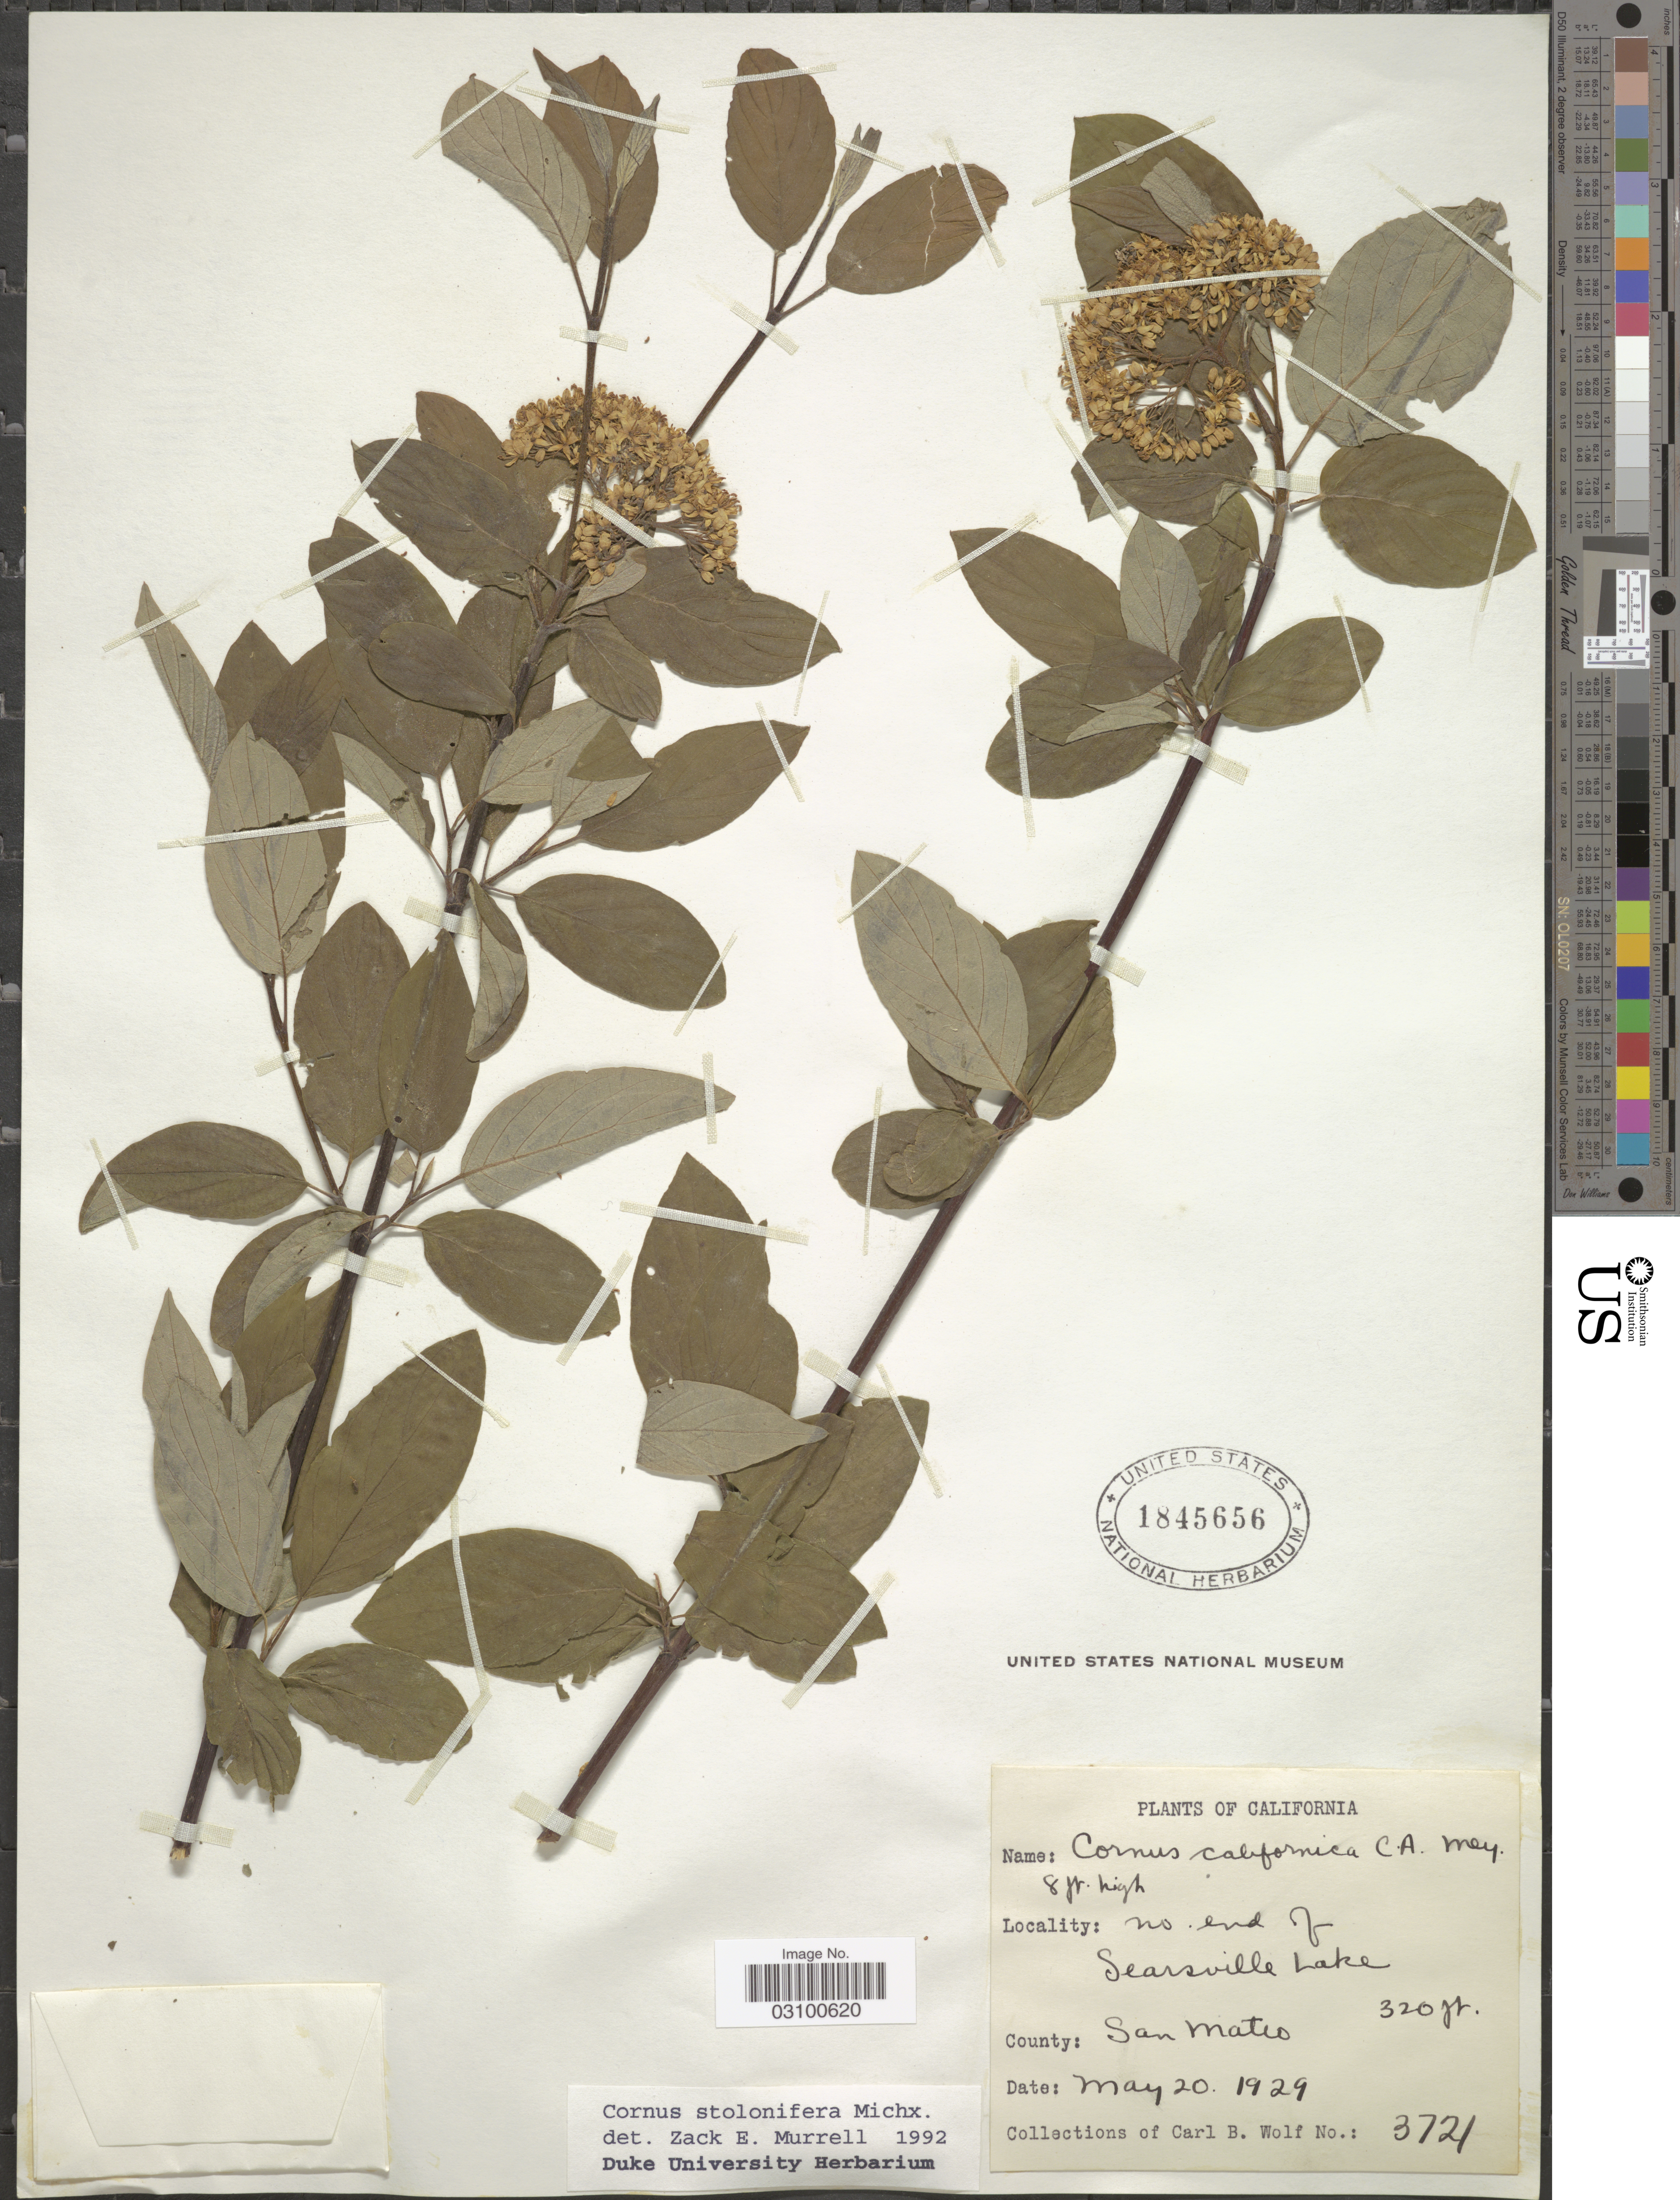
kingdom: Plantae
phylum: Tracheophyta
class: Magnoliopsida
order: Cornales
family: Cornaceae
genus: Cornus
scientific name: Cornus sericea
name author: L.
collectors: C. B. Wolf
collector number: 3721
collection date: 1929-05-20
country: United States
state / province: California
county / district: San Mateo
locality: No. end of Searsville Lake. County: San Mateo.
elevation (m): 98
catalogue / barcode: US 1845656